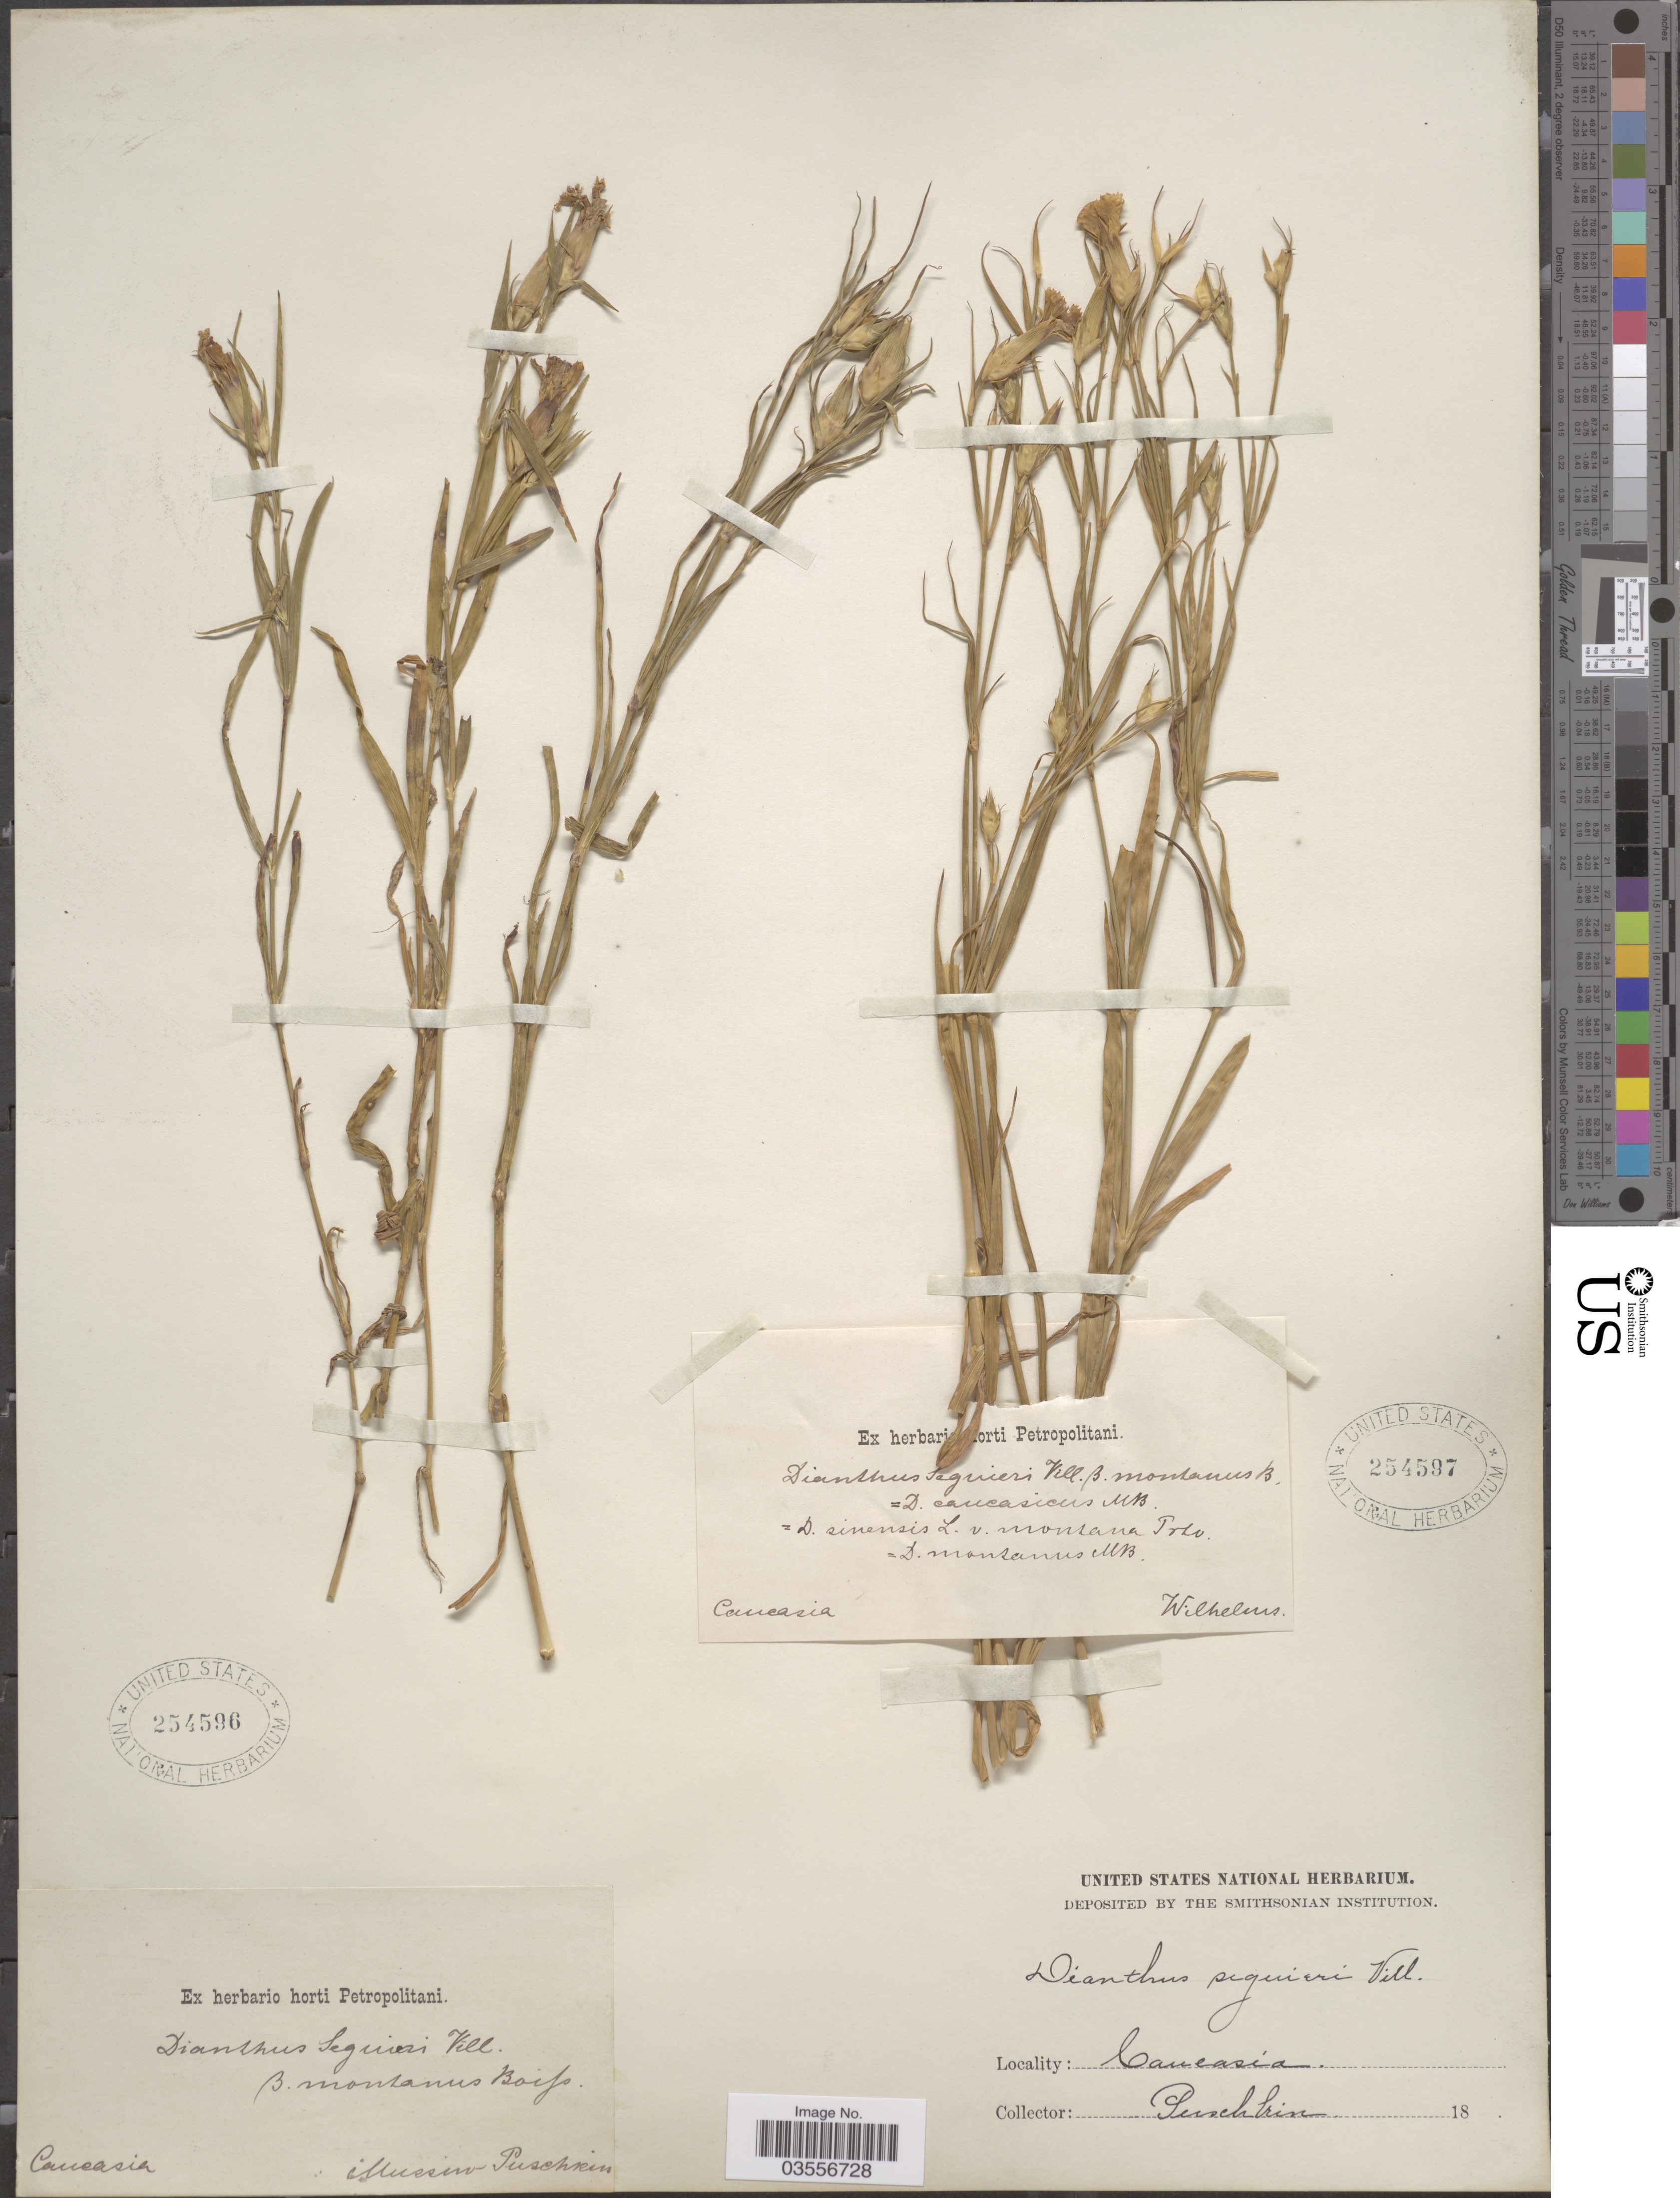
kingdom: Plantae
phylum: Tracheophyta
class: Magnoliopsida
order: Caryophyllales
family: Caryophyllaceae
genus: Dianthus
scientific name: Dianthus seguieri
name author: Vill.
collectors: Mussin-Puschkin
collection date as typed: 18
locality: Caucasia.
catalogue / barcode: US 254596